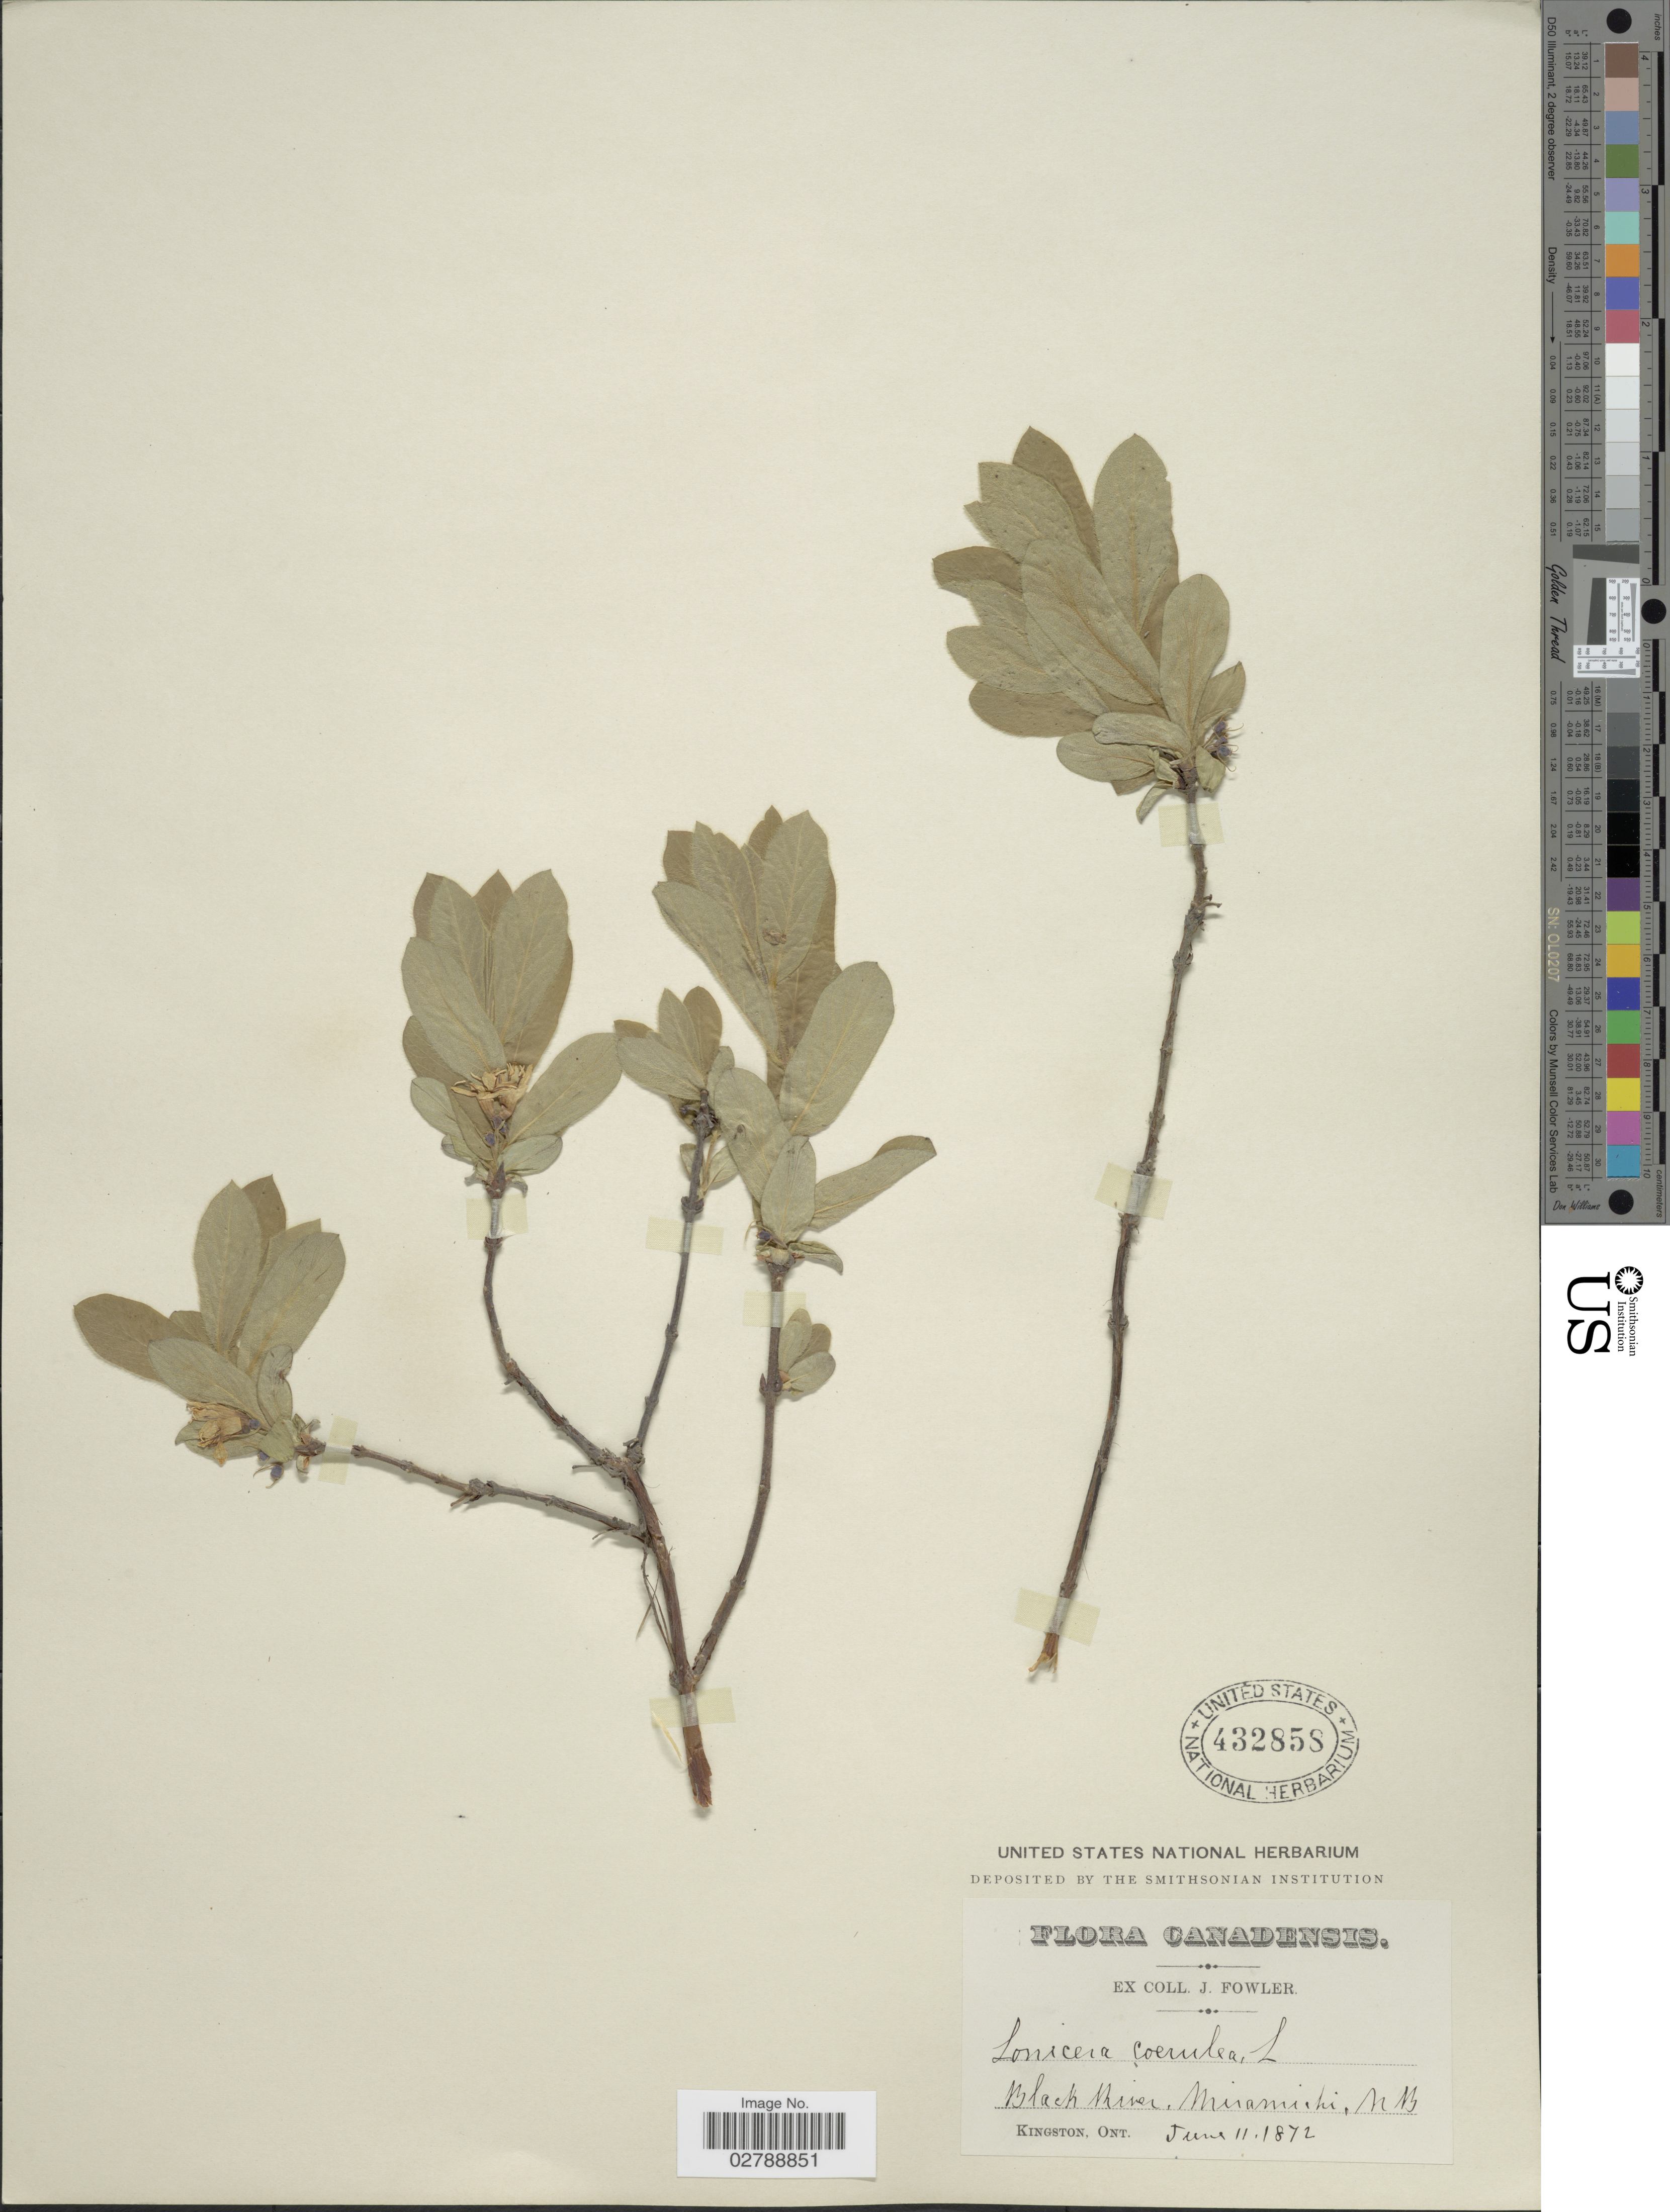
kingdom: Plantae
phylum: Tracheophyta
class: Magnoliopsida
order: Dipsacales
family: Caprifoliaceae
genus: Lonicera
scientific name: Lonicera caerulea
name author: L.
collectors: J. P. Fowler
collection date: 1872-06-11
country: Canada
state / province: New Brunswick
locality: Black River, Miramichi.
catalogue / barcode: US 432858